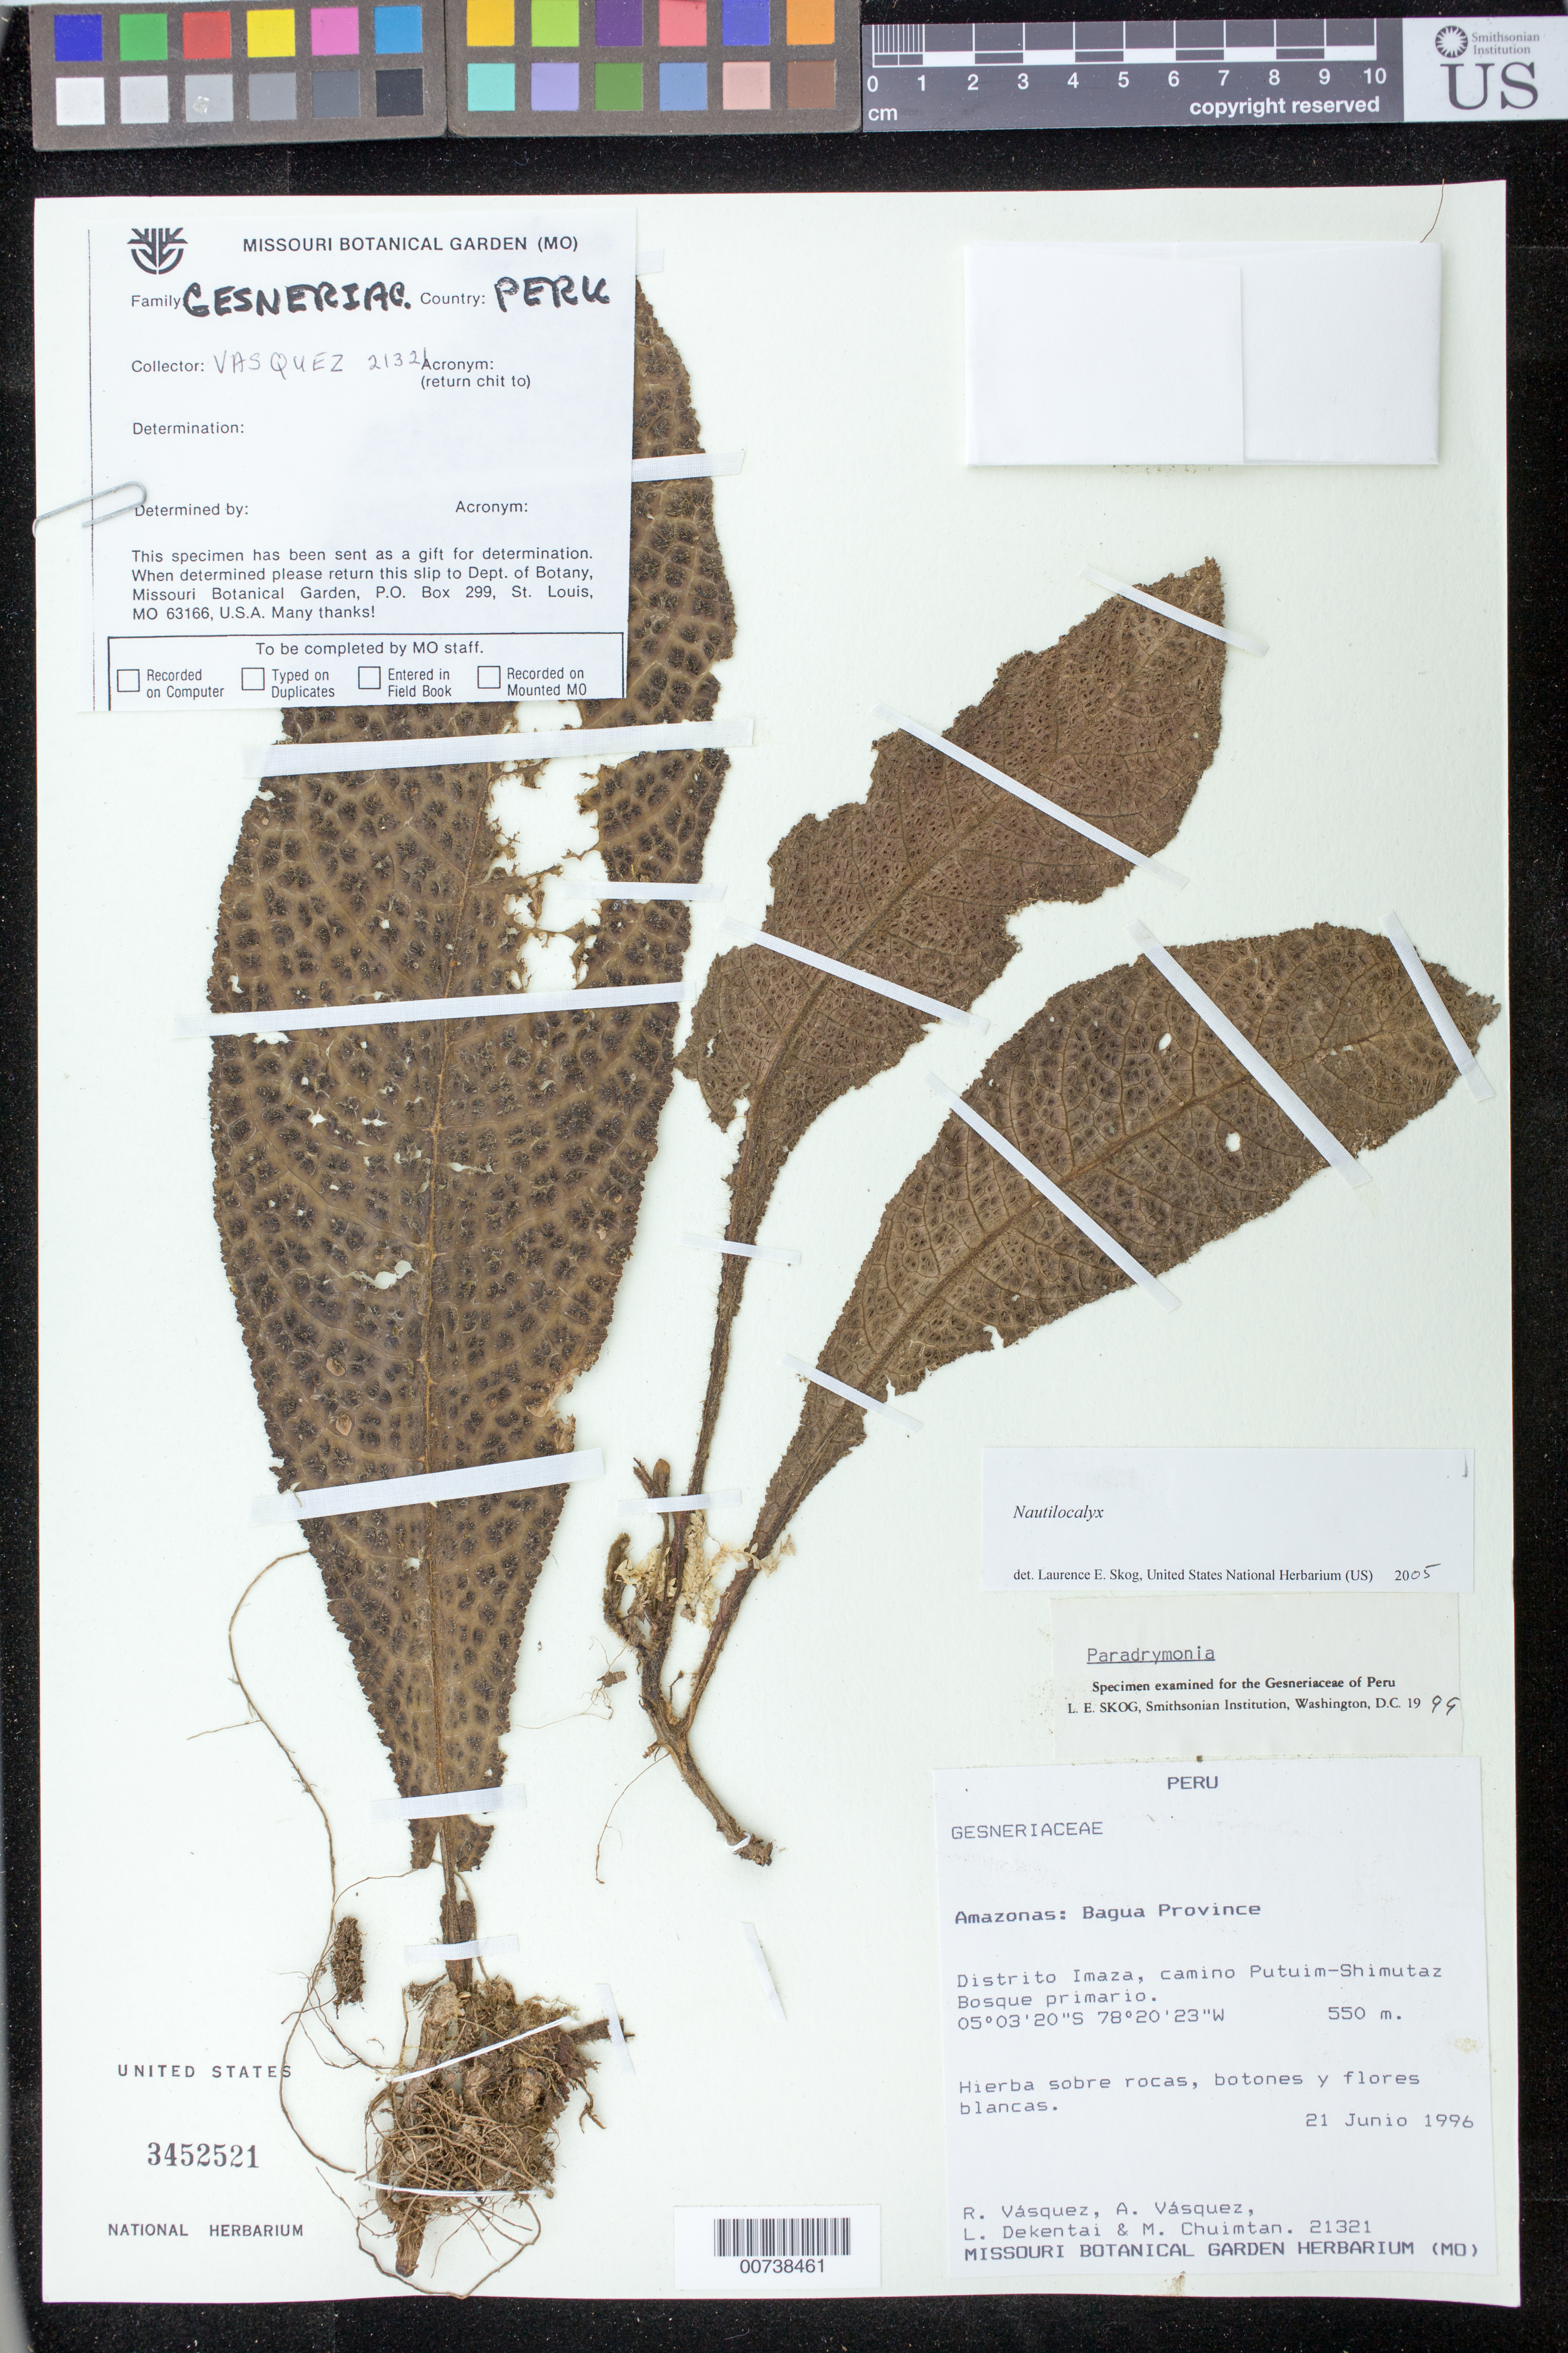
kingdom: Plantae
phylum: Tracheophyta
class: Magnoliopsida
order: Lamiales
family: Gesneriaceae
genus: Nautilocalyx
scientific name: Nautilocalyx sp.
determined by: Skog, Laurence E.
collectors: R. Vásquez, A. Vasquez, L. Dekentai & M. Chuimtan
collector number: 21321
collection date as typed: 21 Jun 1996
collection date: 1996-06-21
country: Peru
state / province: Amazonas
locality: Amazonas: Bagua Province. Dtto. Imaza; camino Putuim - Shimutaz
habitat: Bosque primario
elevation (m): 550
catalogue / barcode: US 3452521